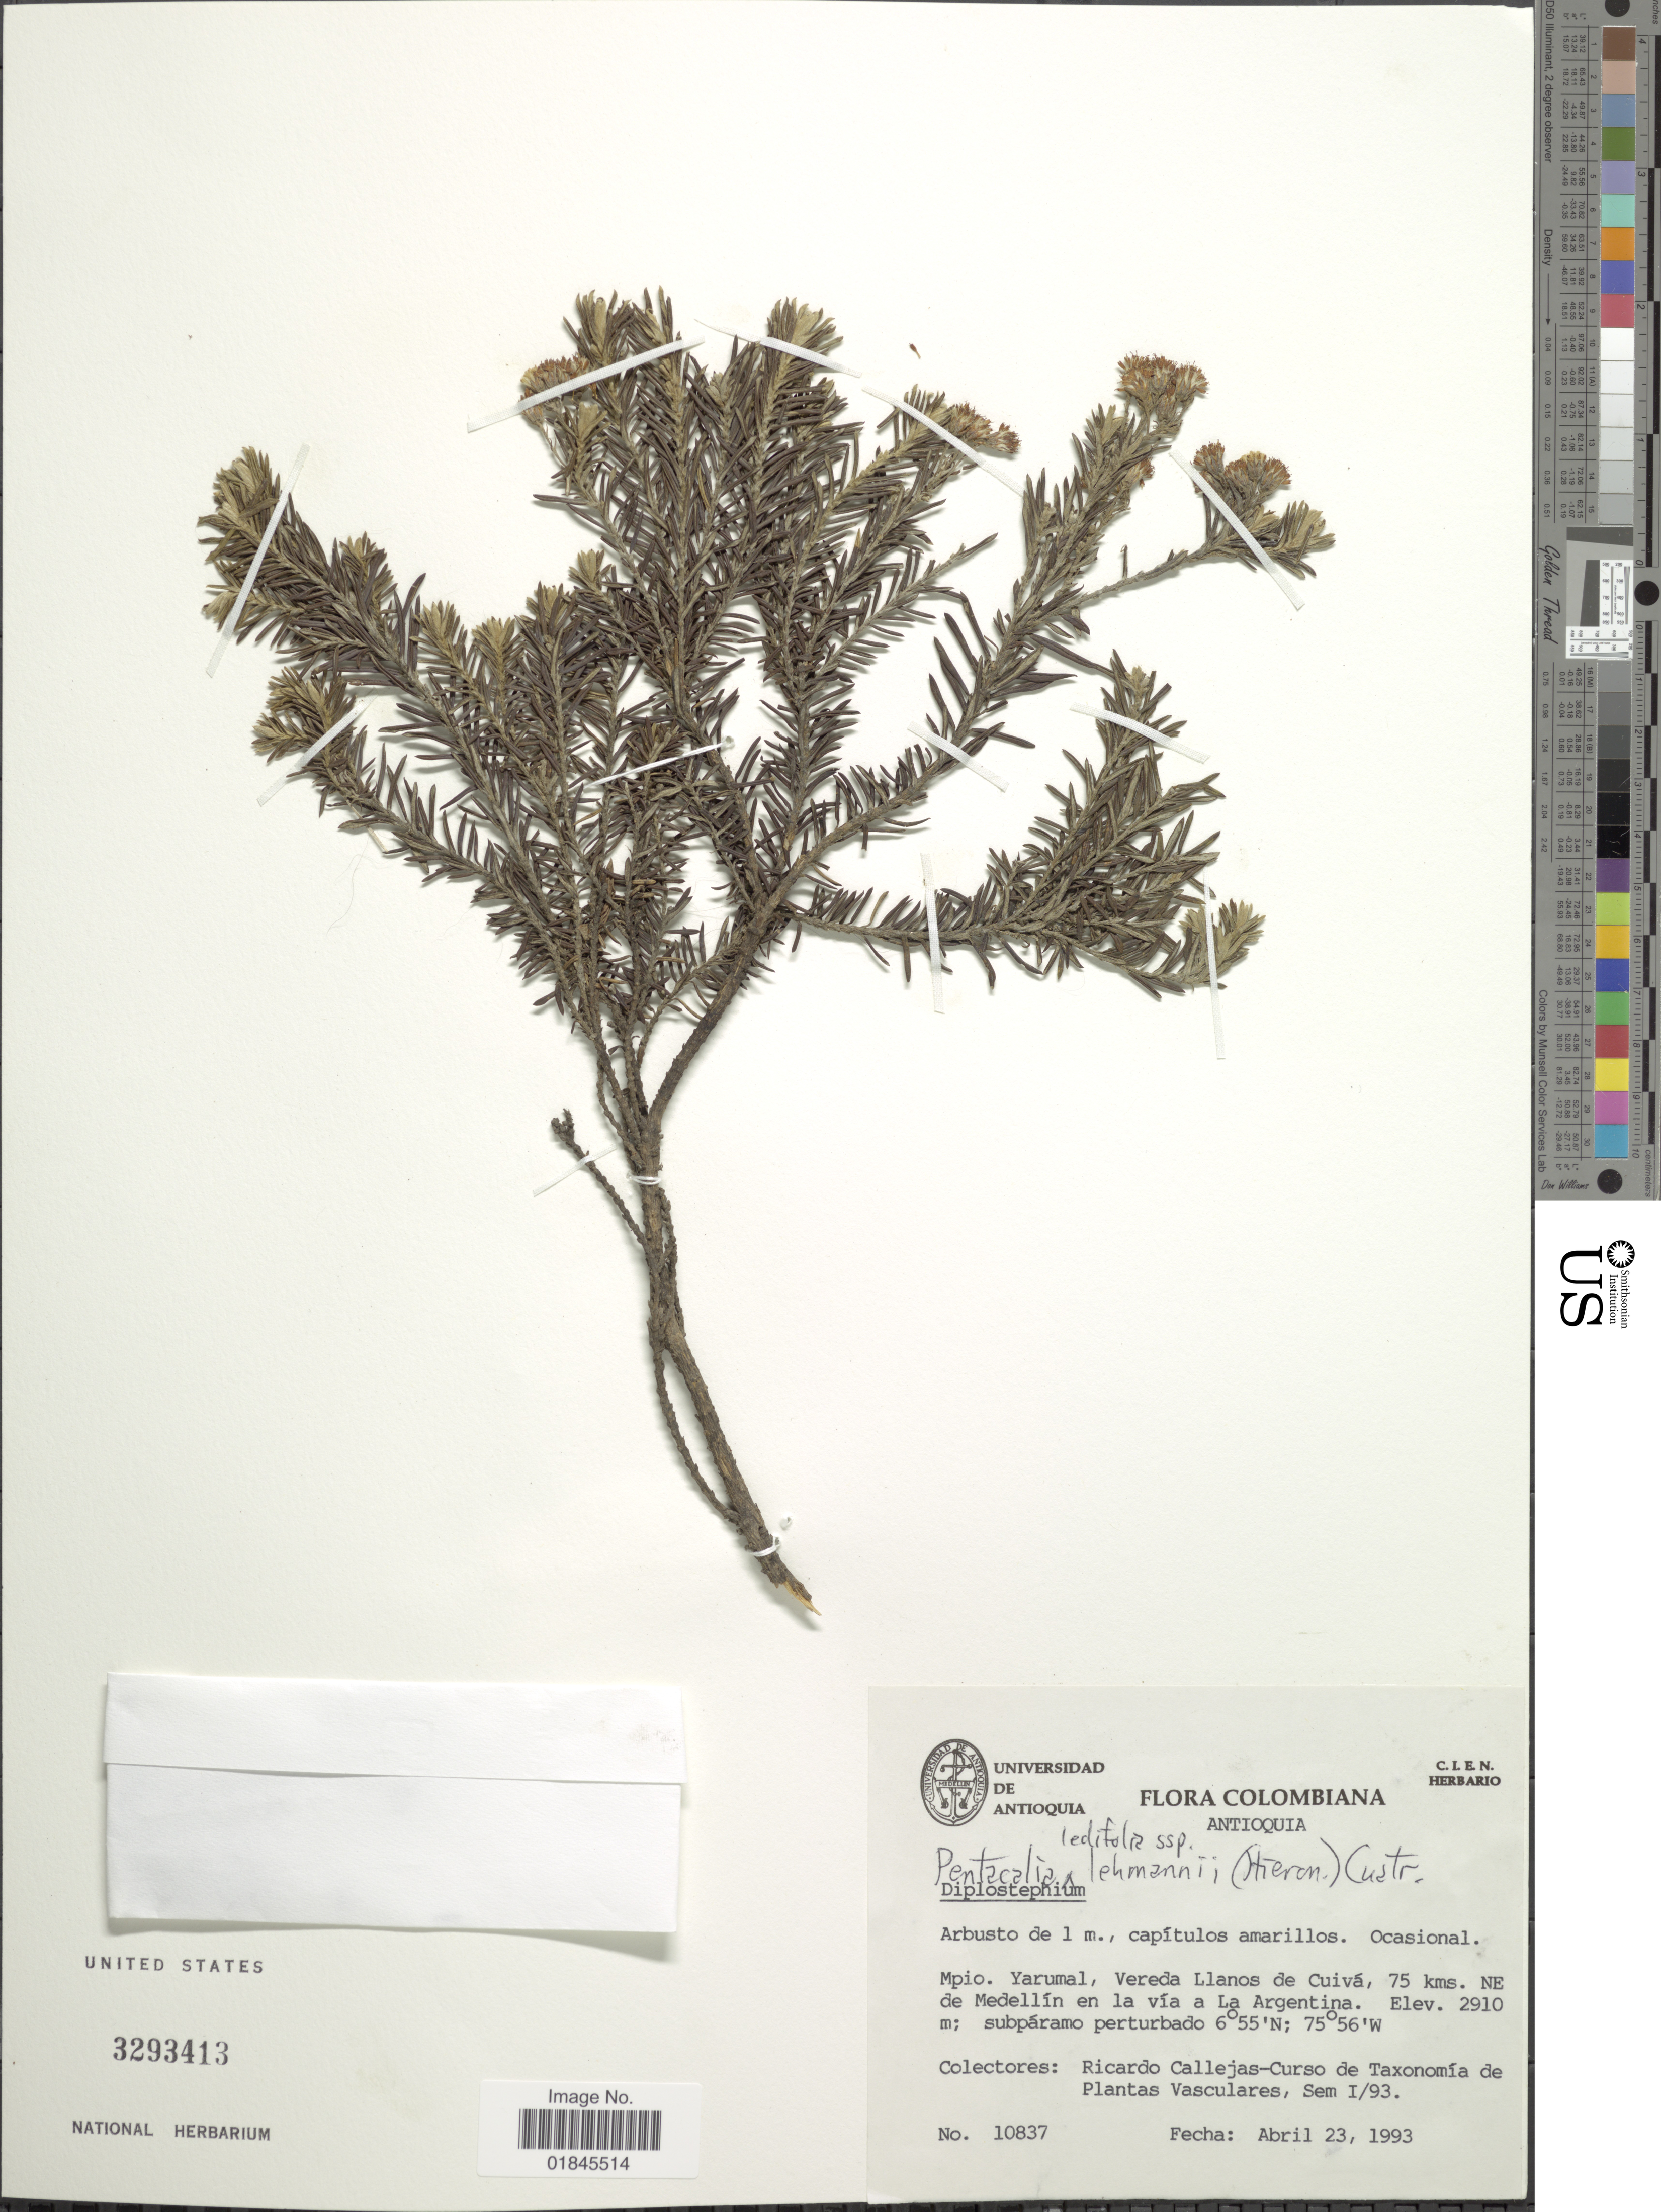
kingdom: Plantae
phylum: Tracheophyta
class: Magnoliopsida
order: Asterales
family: Asteraceae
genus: Pentacalia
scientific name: Pentacalia ledifolia subsp. lehmannii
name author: (Hieron.) Cuatrec.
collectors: R. Callejas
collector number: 10837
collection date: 1993-04-23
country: Colombia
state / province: Antioquia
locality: Mpio. Yarumal, Vereda Llanos de Cuivá, 75 kms. NE de Medellín en la vía a La Argentina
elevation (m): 2910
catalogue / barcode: US 3293413